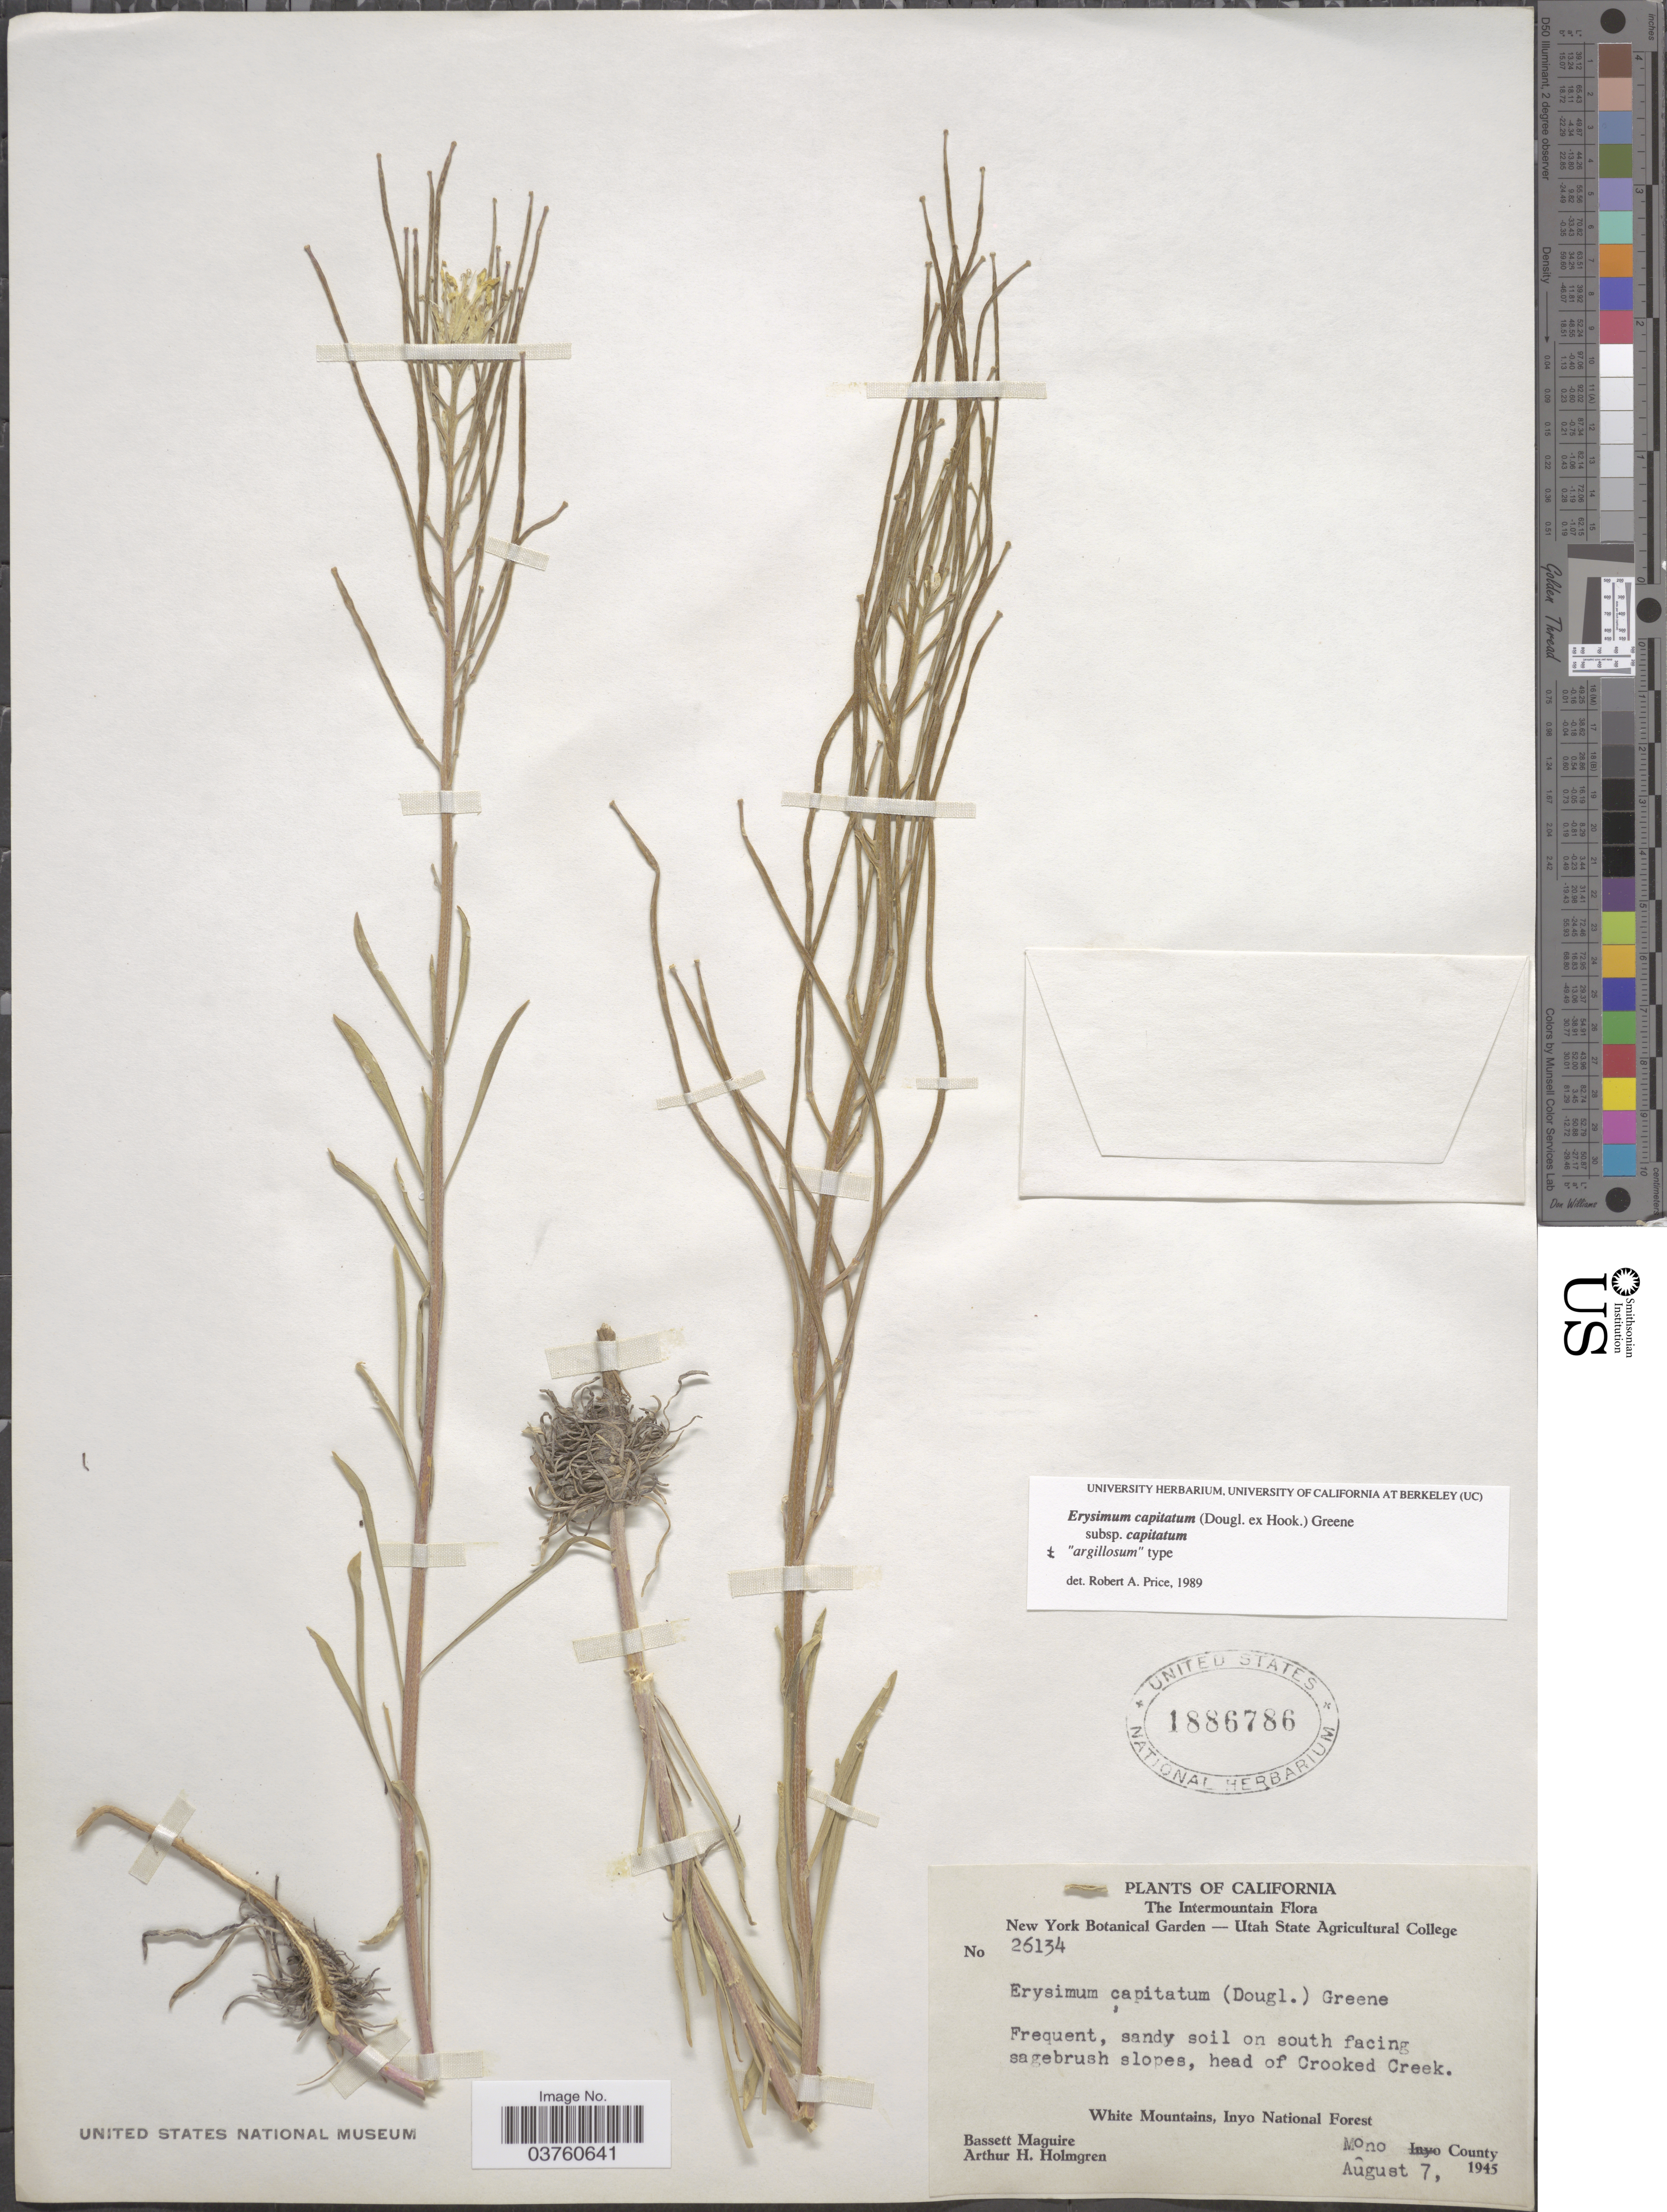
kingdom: Plantae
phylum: Tracheophyta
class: Magnoliopsida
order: Brassicales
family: Brassicaceae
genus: Erysimum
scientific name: Erysimum capitatum subsp. capitatum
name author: (Douglas ex Hook.) Greene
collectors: B. Maguire & A. H. Holmgren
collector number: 26134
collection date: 1945-08-07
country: United States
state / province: California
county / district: Mono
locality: The Intermountain. South facing sagebrush slopes, head of Crooked Creek. White Mountains, Inyo National Forest. Mono County.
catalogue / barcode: US 1886786